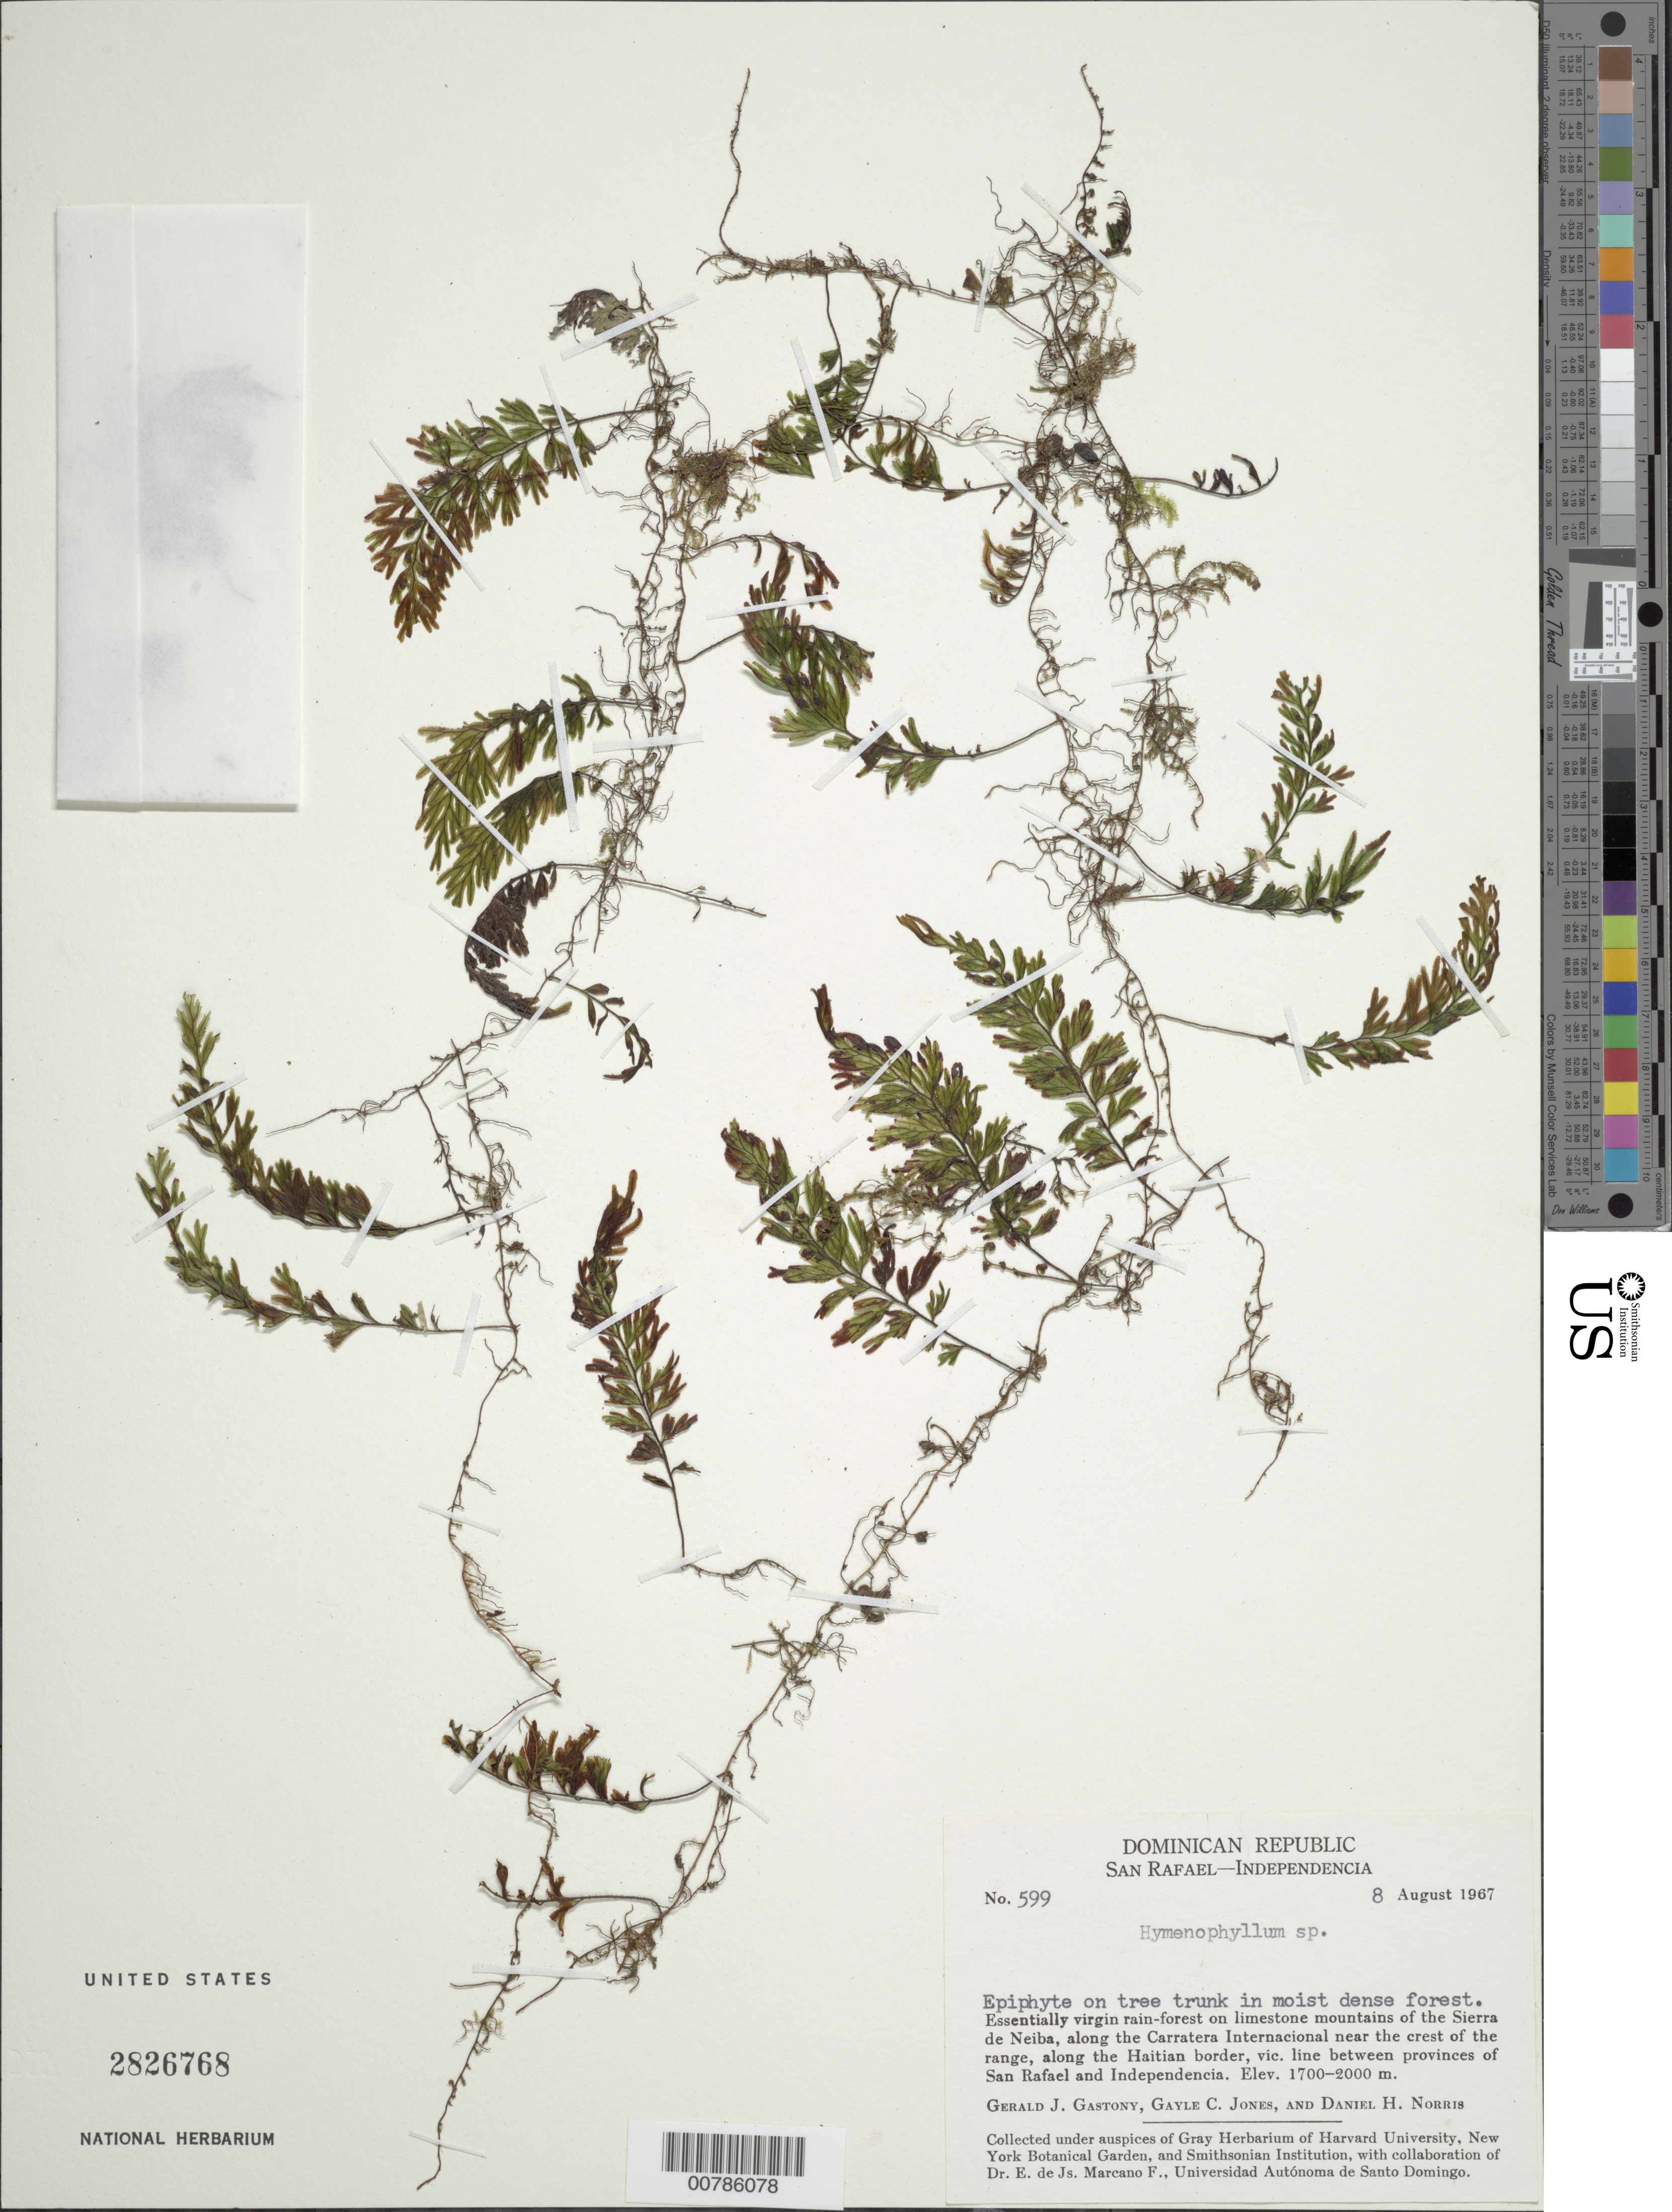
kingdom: Plantae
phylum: Tracheophyta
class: Polypodiopsida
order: Hymenophyllales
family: Hymenophyllaceae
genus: Hymenophyllum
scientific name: Hymenophyllum fucoides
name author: (Sw.) Sw.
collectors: G. Gastony, G. C. Jones & D. H. Norris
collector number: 599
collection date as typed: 08 Aug 1967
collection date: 1967-08-08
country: Dominican Republic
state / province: Elías Piña / Independencia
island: Hispaniola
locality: Sierra de Neiba, along Carratera Internacional, along Haitian border, vic line between provinces of San Rafael and Independencia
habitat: Essentially virgin rain forest on limestone mountains; on tree trunk in moist dense forest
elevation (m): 1700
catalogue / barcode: US 2826768